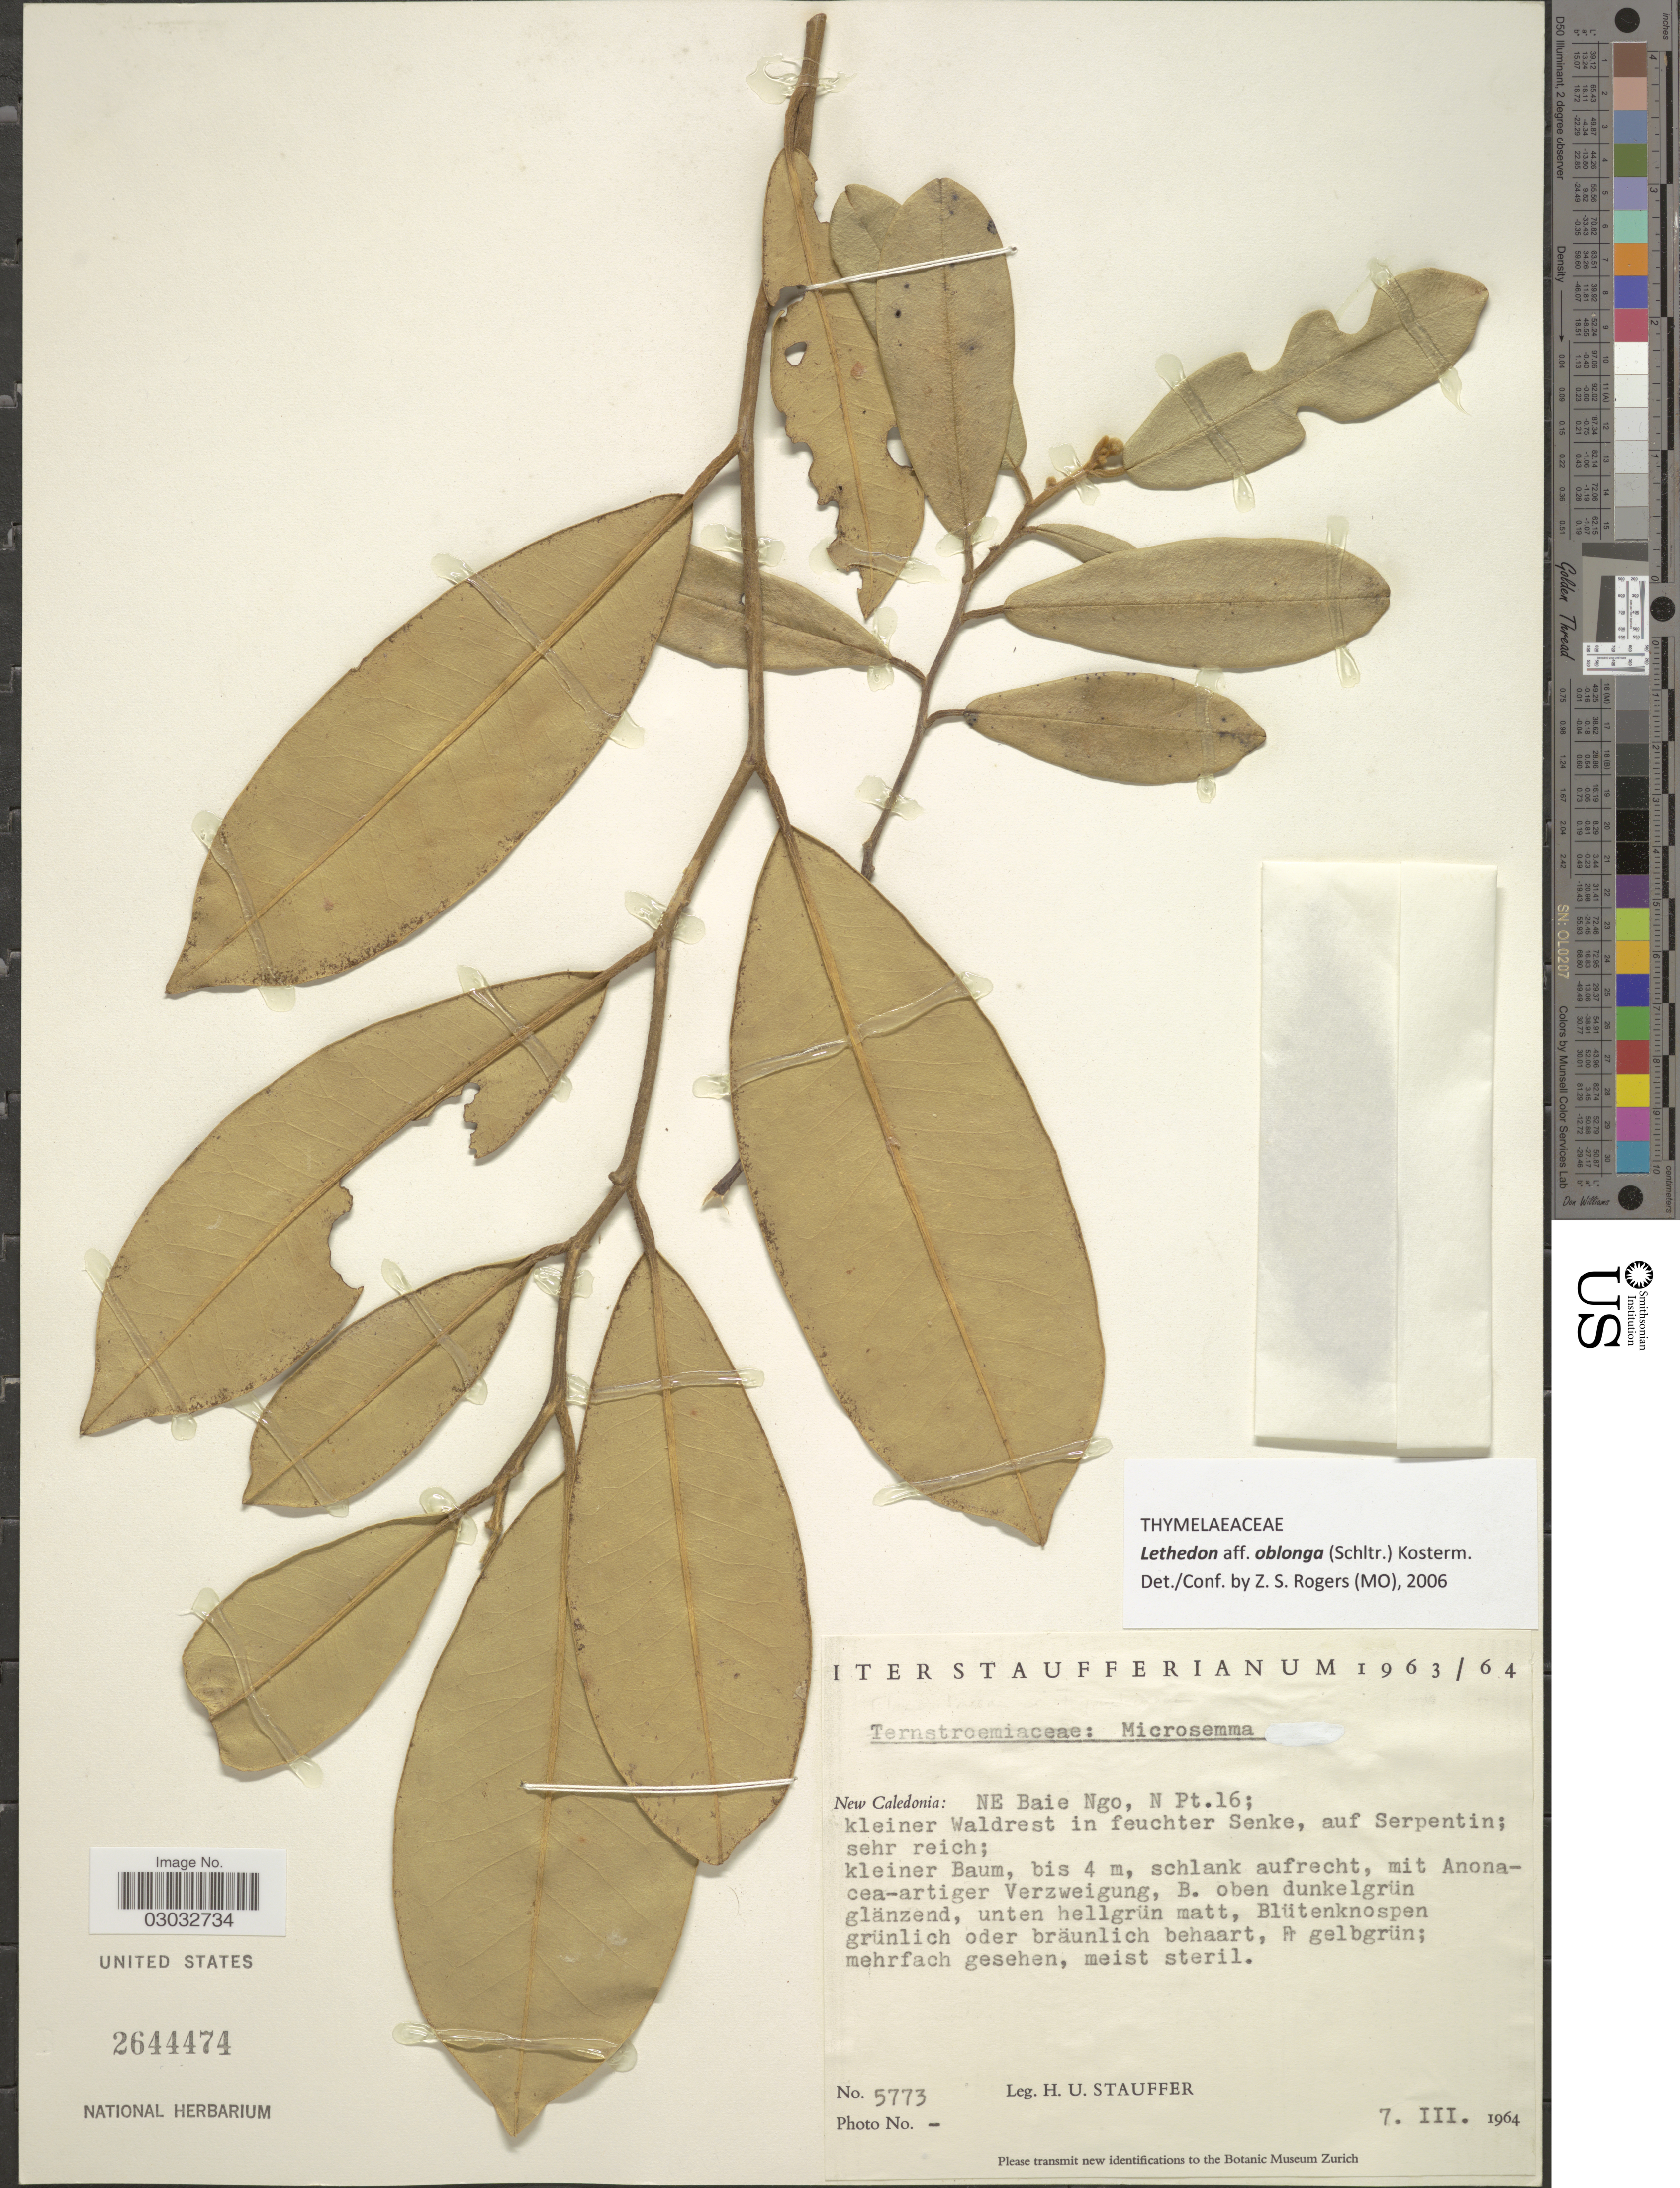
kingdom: Plantae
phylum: Tracheophyta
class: Magnoliopsida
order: Malvales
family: Thymelaeaceae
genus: Lethedon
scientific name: Lethedon oblonga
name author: (Schltr.) Kosterm.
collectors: H. U. Stauffer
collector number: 5773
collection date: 1964-03-07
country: New Caledonia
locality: NE Baie Ngo, N Pt. 16.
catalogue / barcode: US 2644474